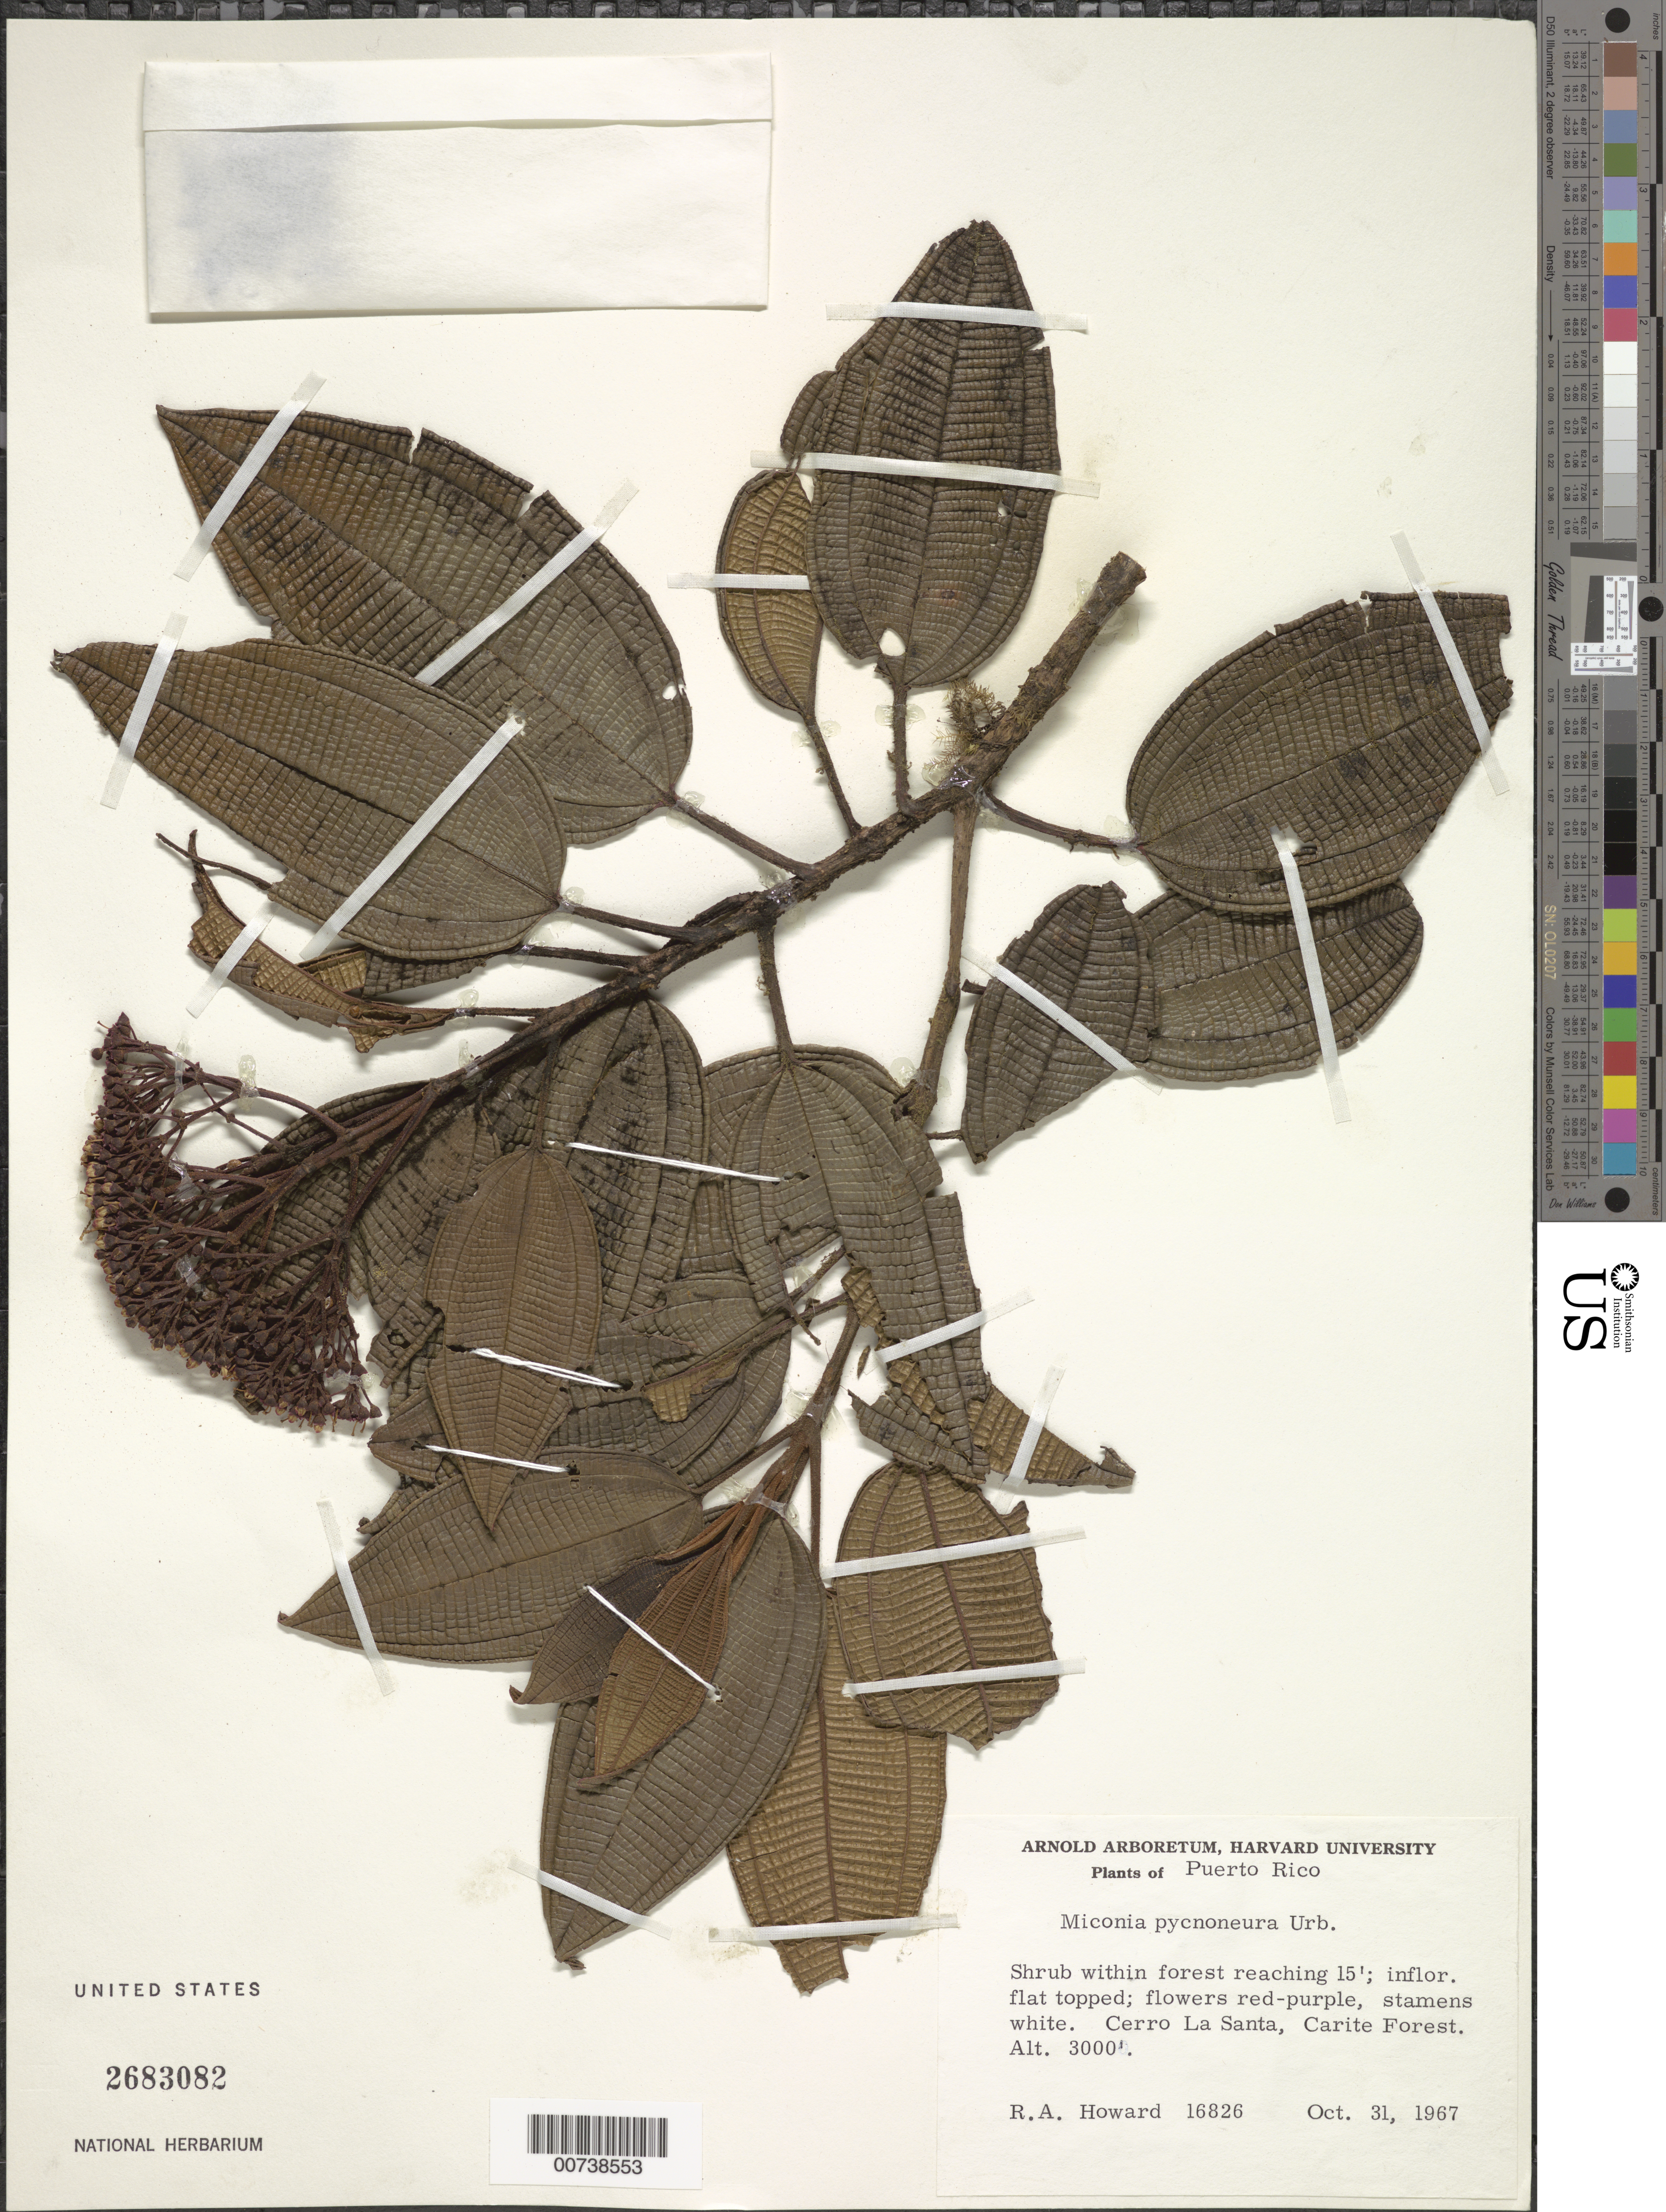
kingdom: Plantae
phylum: Tracheophyta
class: Magnoliopsida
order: Myrtales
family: Melastomataceae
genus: Miconia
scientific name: Miconia pycnoneura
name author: Urb.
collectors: R. A. Howard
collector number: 16826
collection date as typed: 31 Oct 1967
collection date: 1967-10-31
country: Puerto Rico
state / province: Cayey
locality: Cerro La Santa, Carite Forest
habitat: Within forest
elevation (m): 914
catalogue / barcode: US 2683082